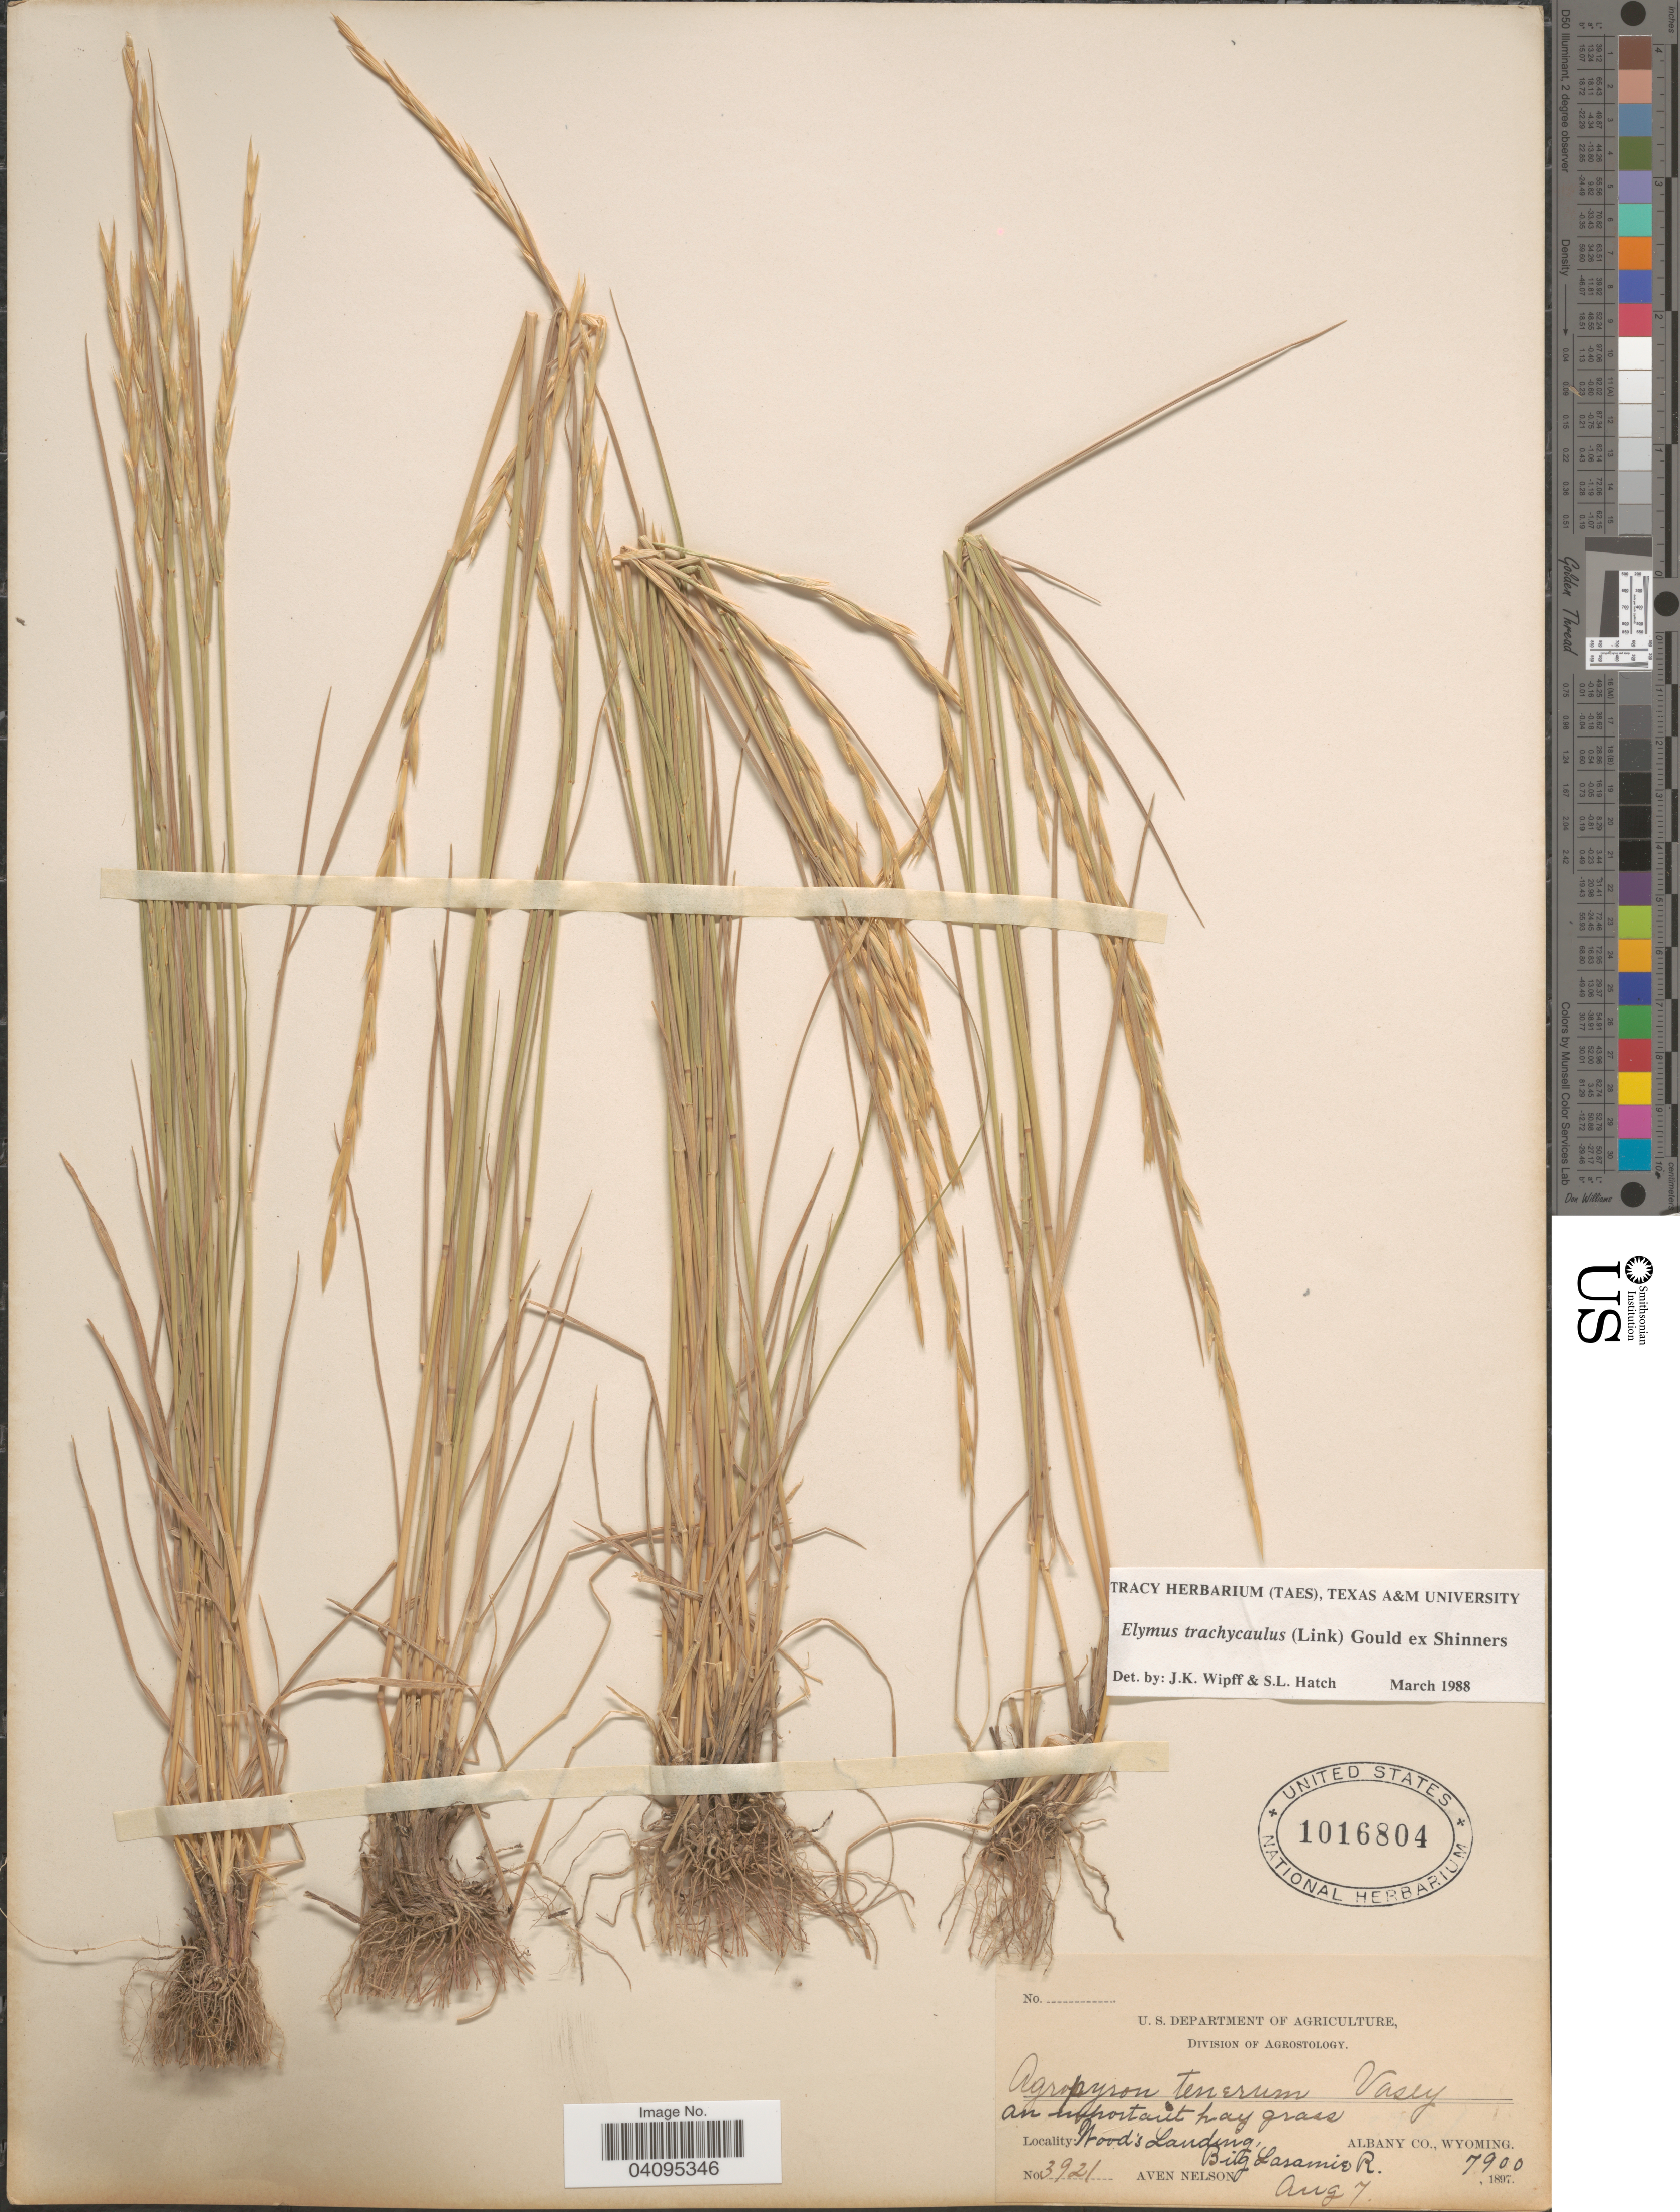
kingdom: Plantae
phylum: Tracheophyta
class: Liliopsida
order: Poales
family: Poaceae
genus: Elymus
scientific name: Elymus trachycaulus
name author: (Link) Gould ex Shinners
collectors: A. Nelson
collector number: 3921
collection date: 1897-08-07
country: United States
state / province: Wyoming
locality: Wood's Landing. Big Laramie R. Albany Co.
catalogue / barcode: US 1016804